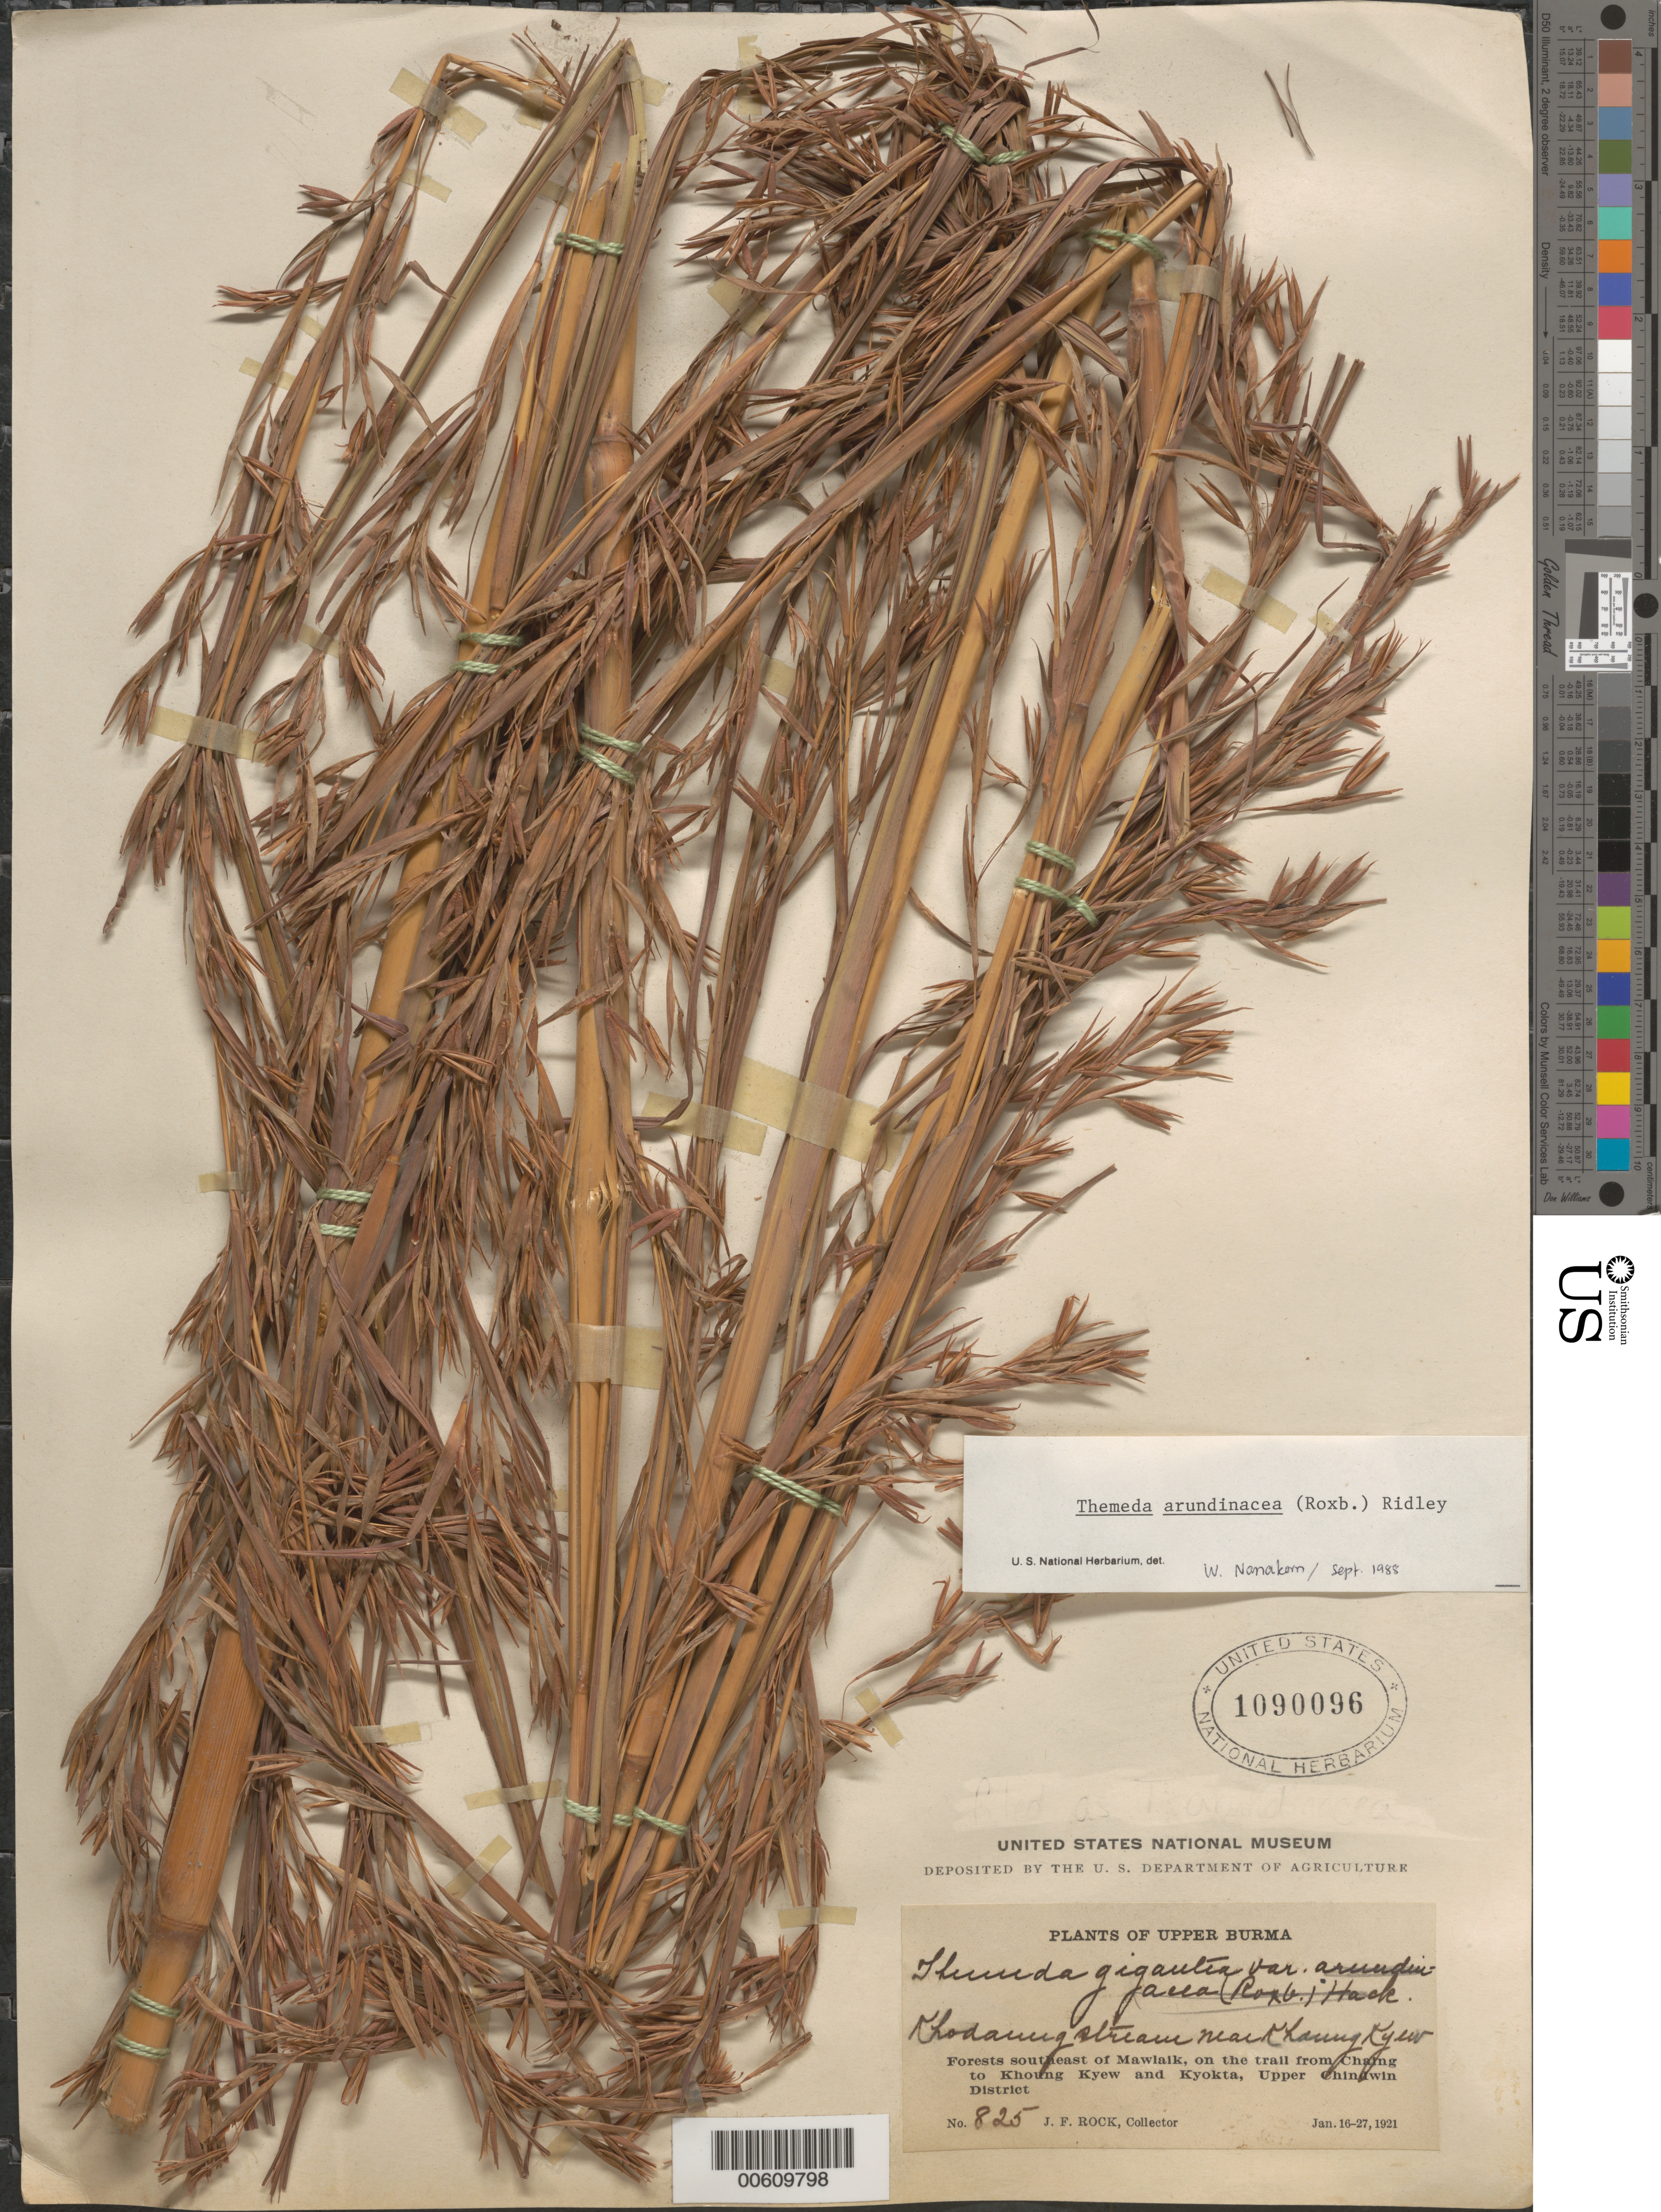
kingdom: Plantae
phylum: Tracheophyta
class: Liliopsida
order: Poales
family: Poaceae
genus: Themeda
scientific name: Themeda arundinacea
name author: (Roxb.) Ridl.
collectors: J. F. Rock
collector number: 825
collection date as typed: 16 Jan 1921 to 27 Jan 1921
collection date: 1921-01-16/1921-01-27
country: Myanmar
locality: Khodaung stream near Khaung Kyew, SE of Mawlaik, from Chamg to Khoung Kyew and Kyokta, Upper Chindwin Dist.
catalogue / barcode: US 1090096